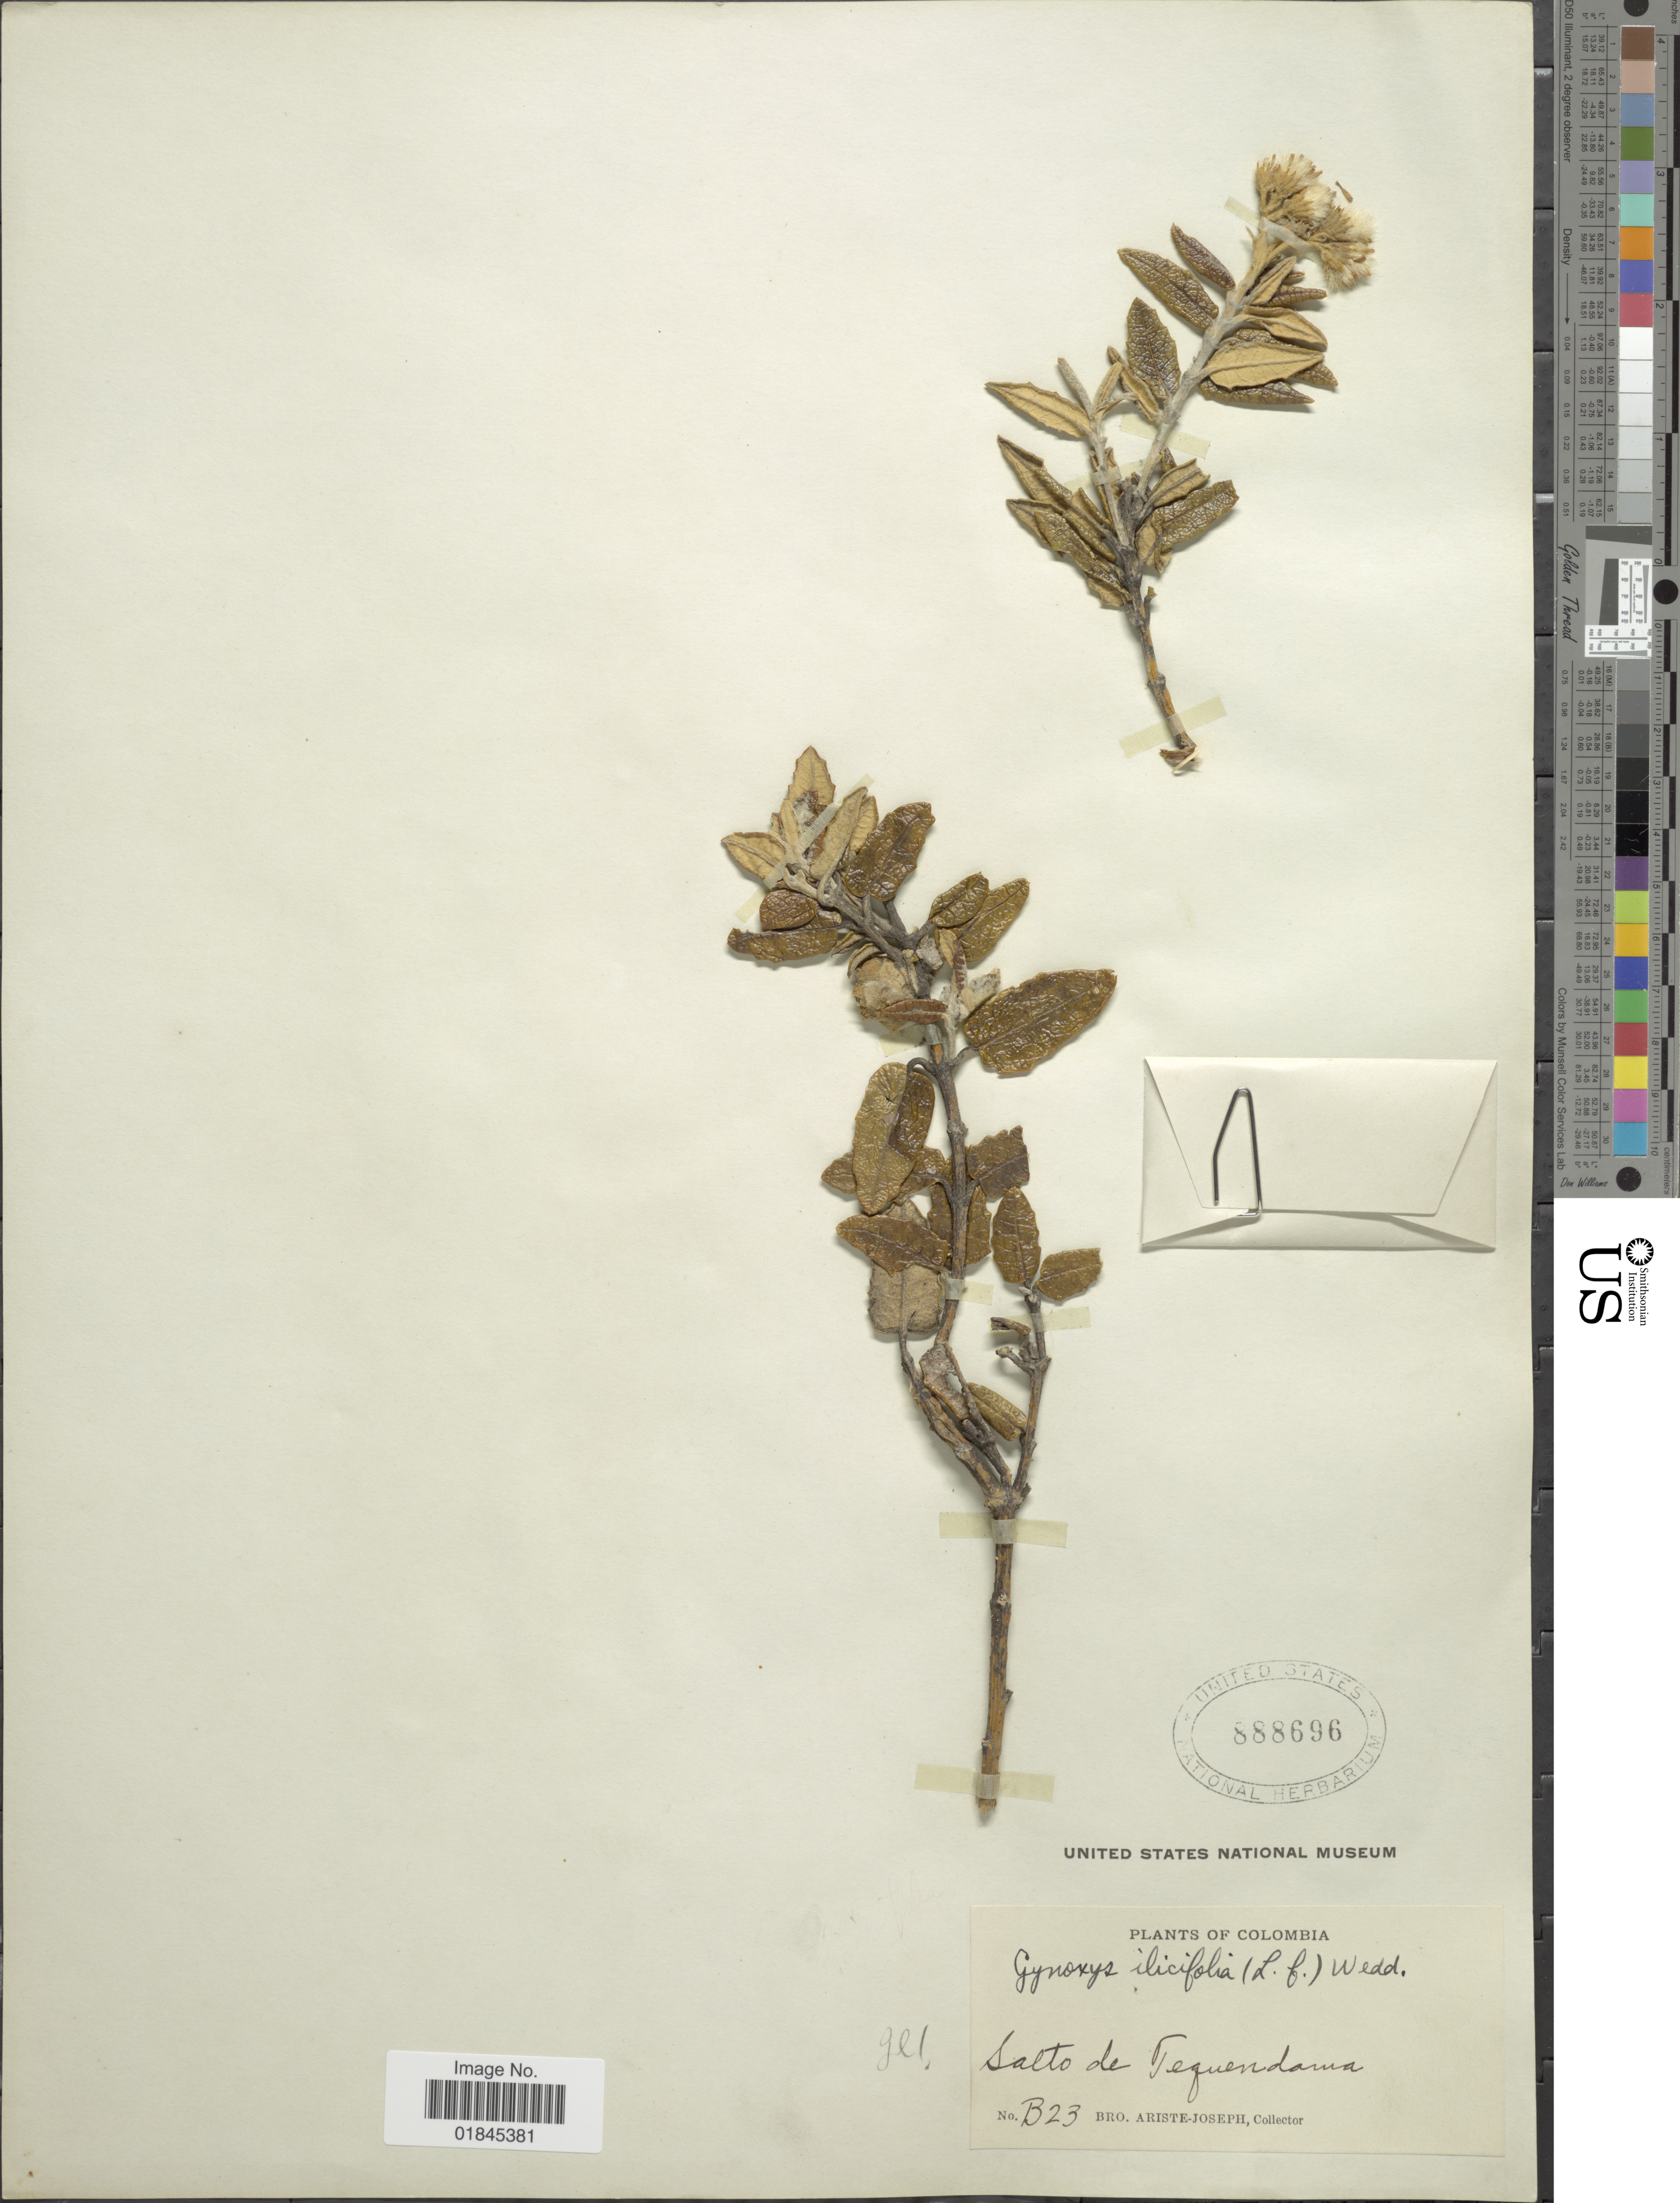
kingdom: Plantae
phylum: Tracheophyta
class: Magnoliopsida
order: Asterales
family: Asteraceae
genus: Pentacalia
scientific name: Pentacalia ilicifolia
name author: (L. f.) Cuatrec. & H. Rob.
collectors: Bro. Ariste-Joseph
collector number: B23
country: Colombia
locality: Salto de Tequendama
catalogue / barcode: US 888696